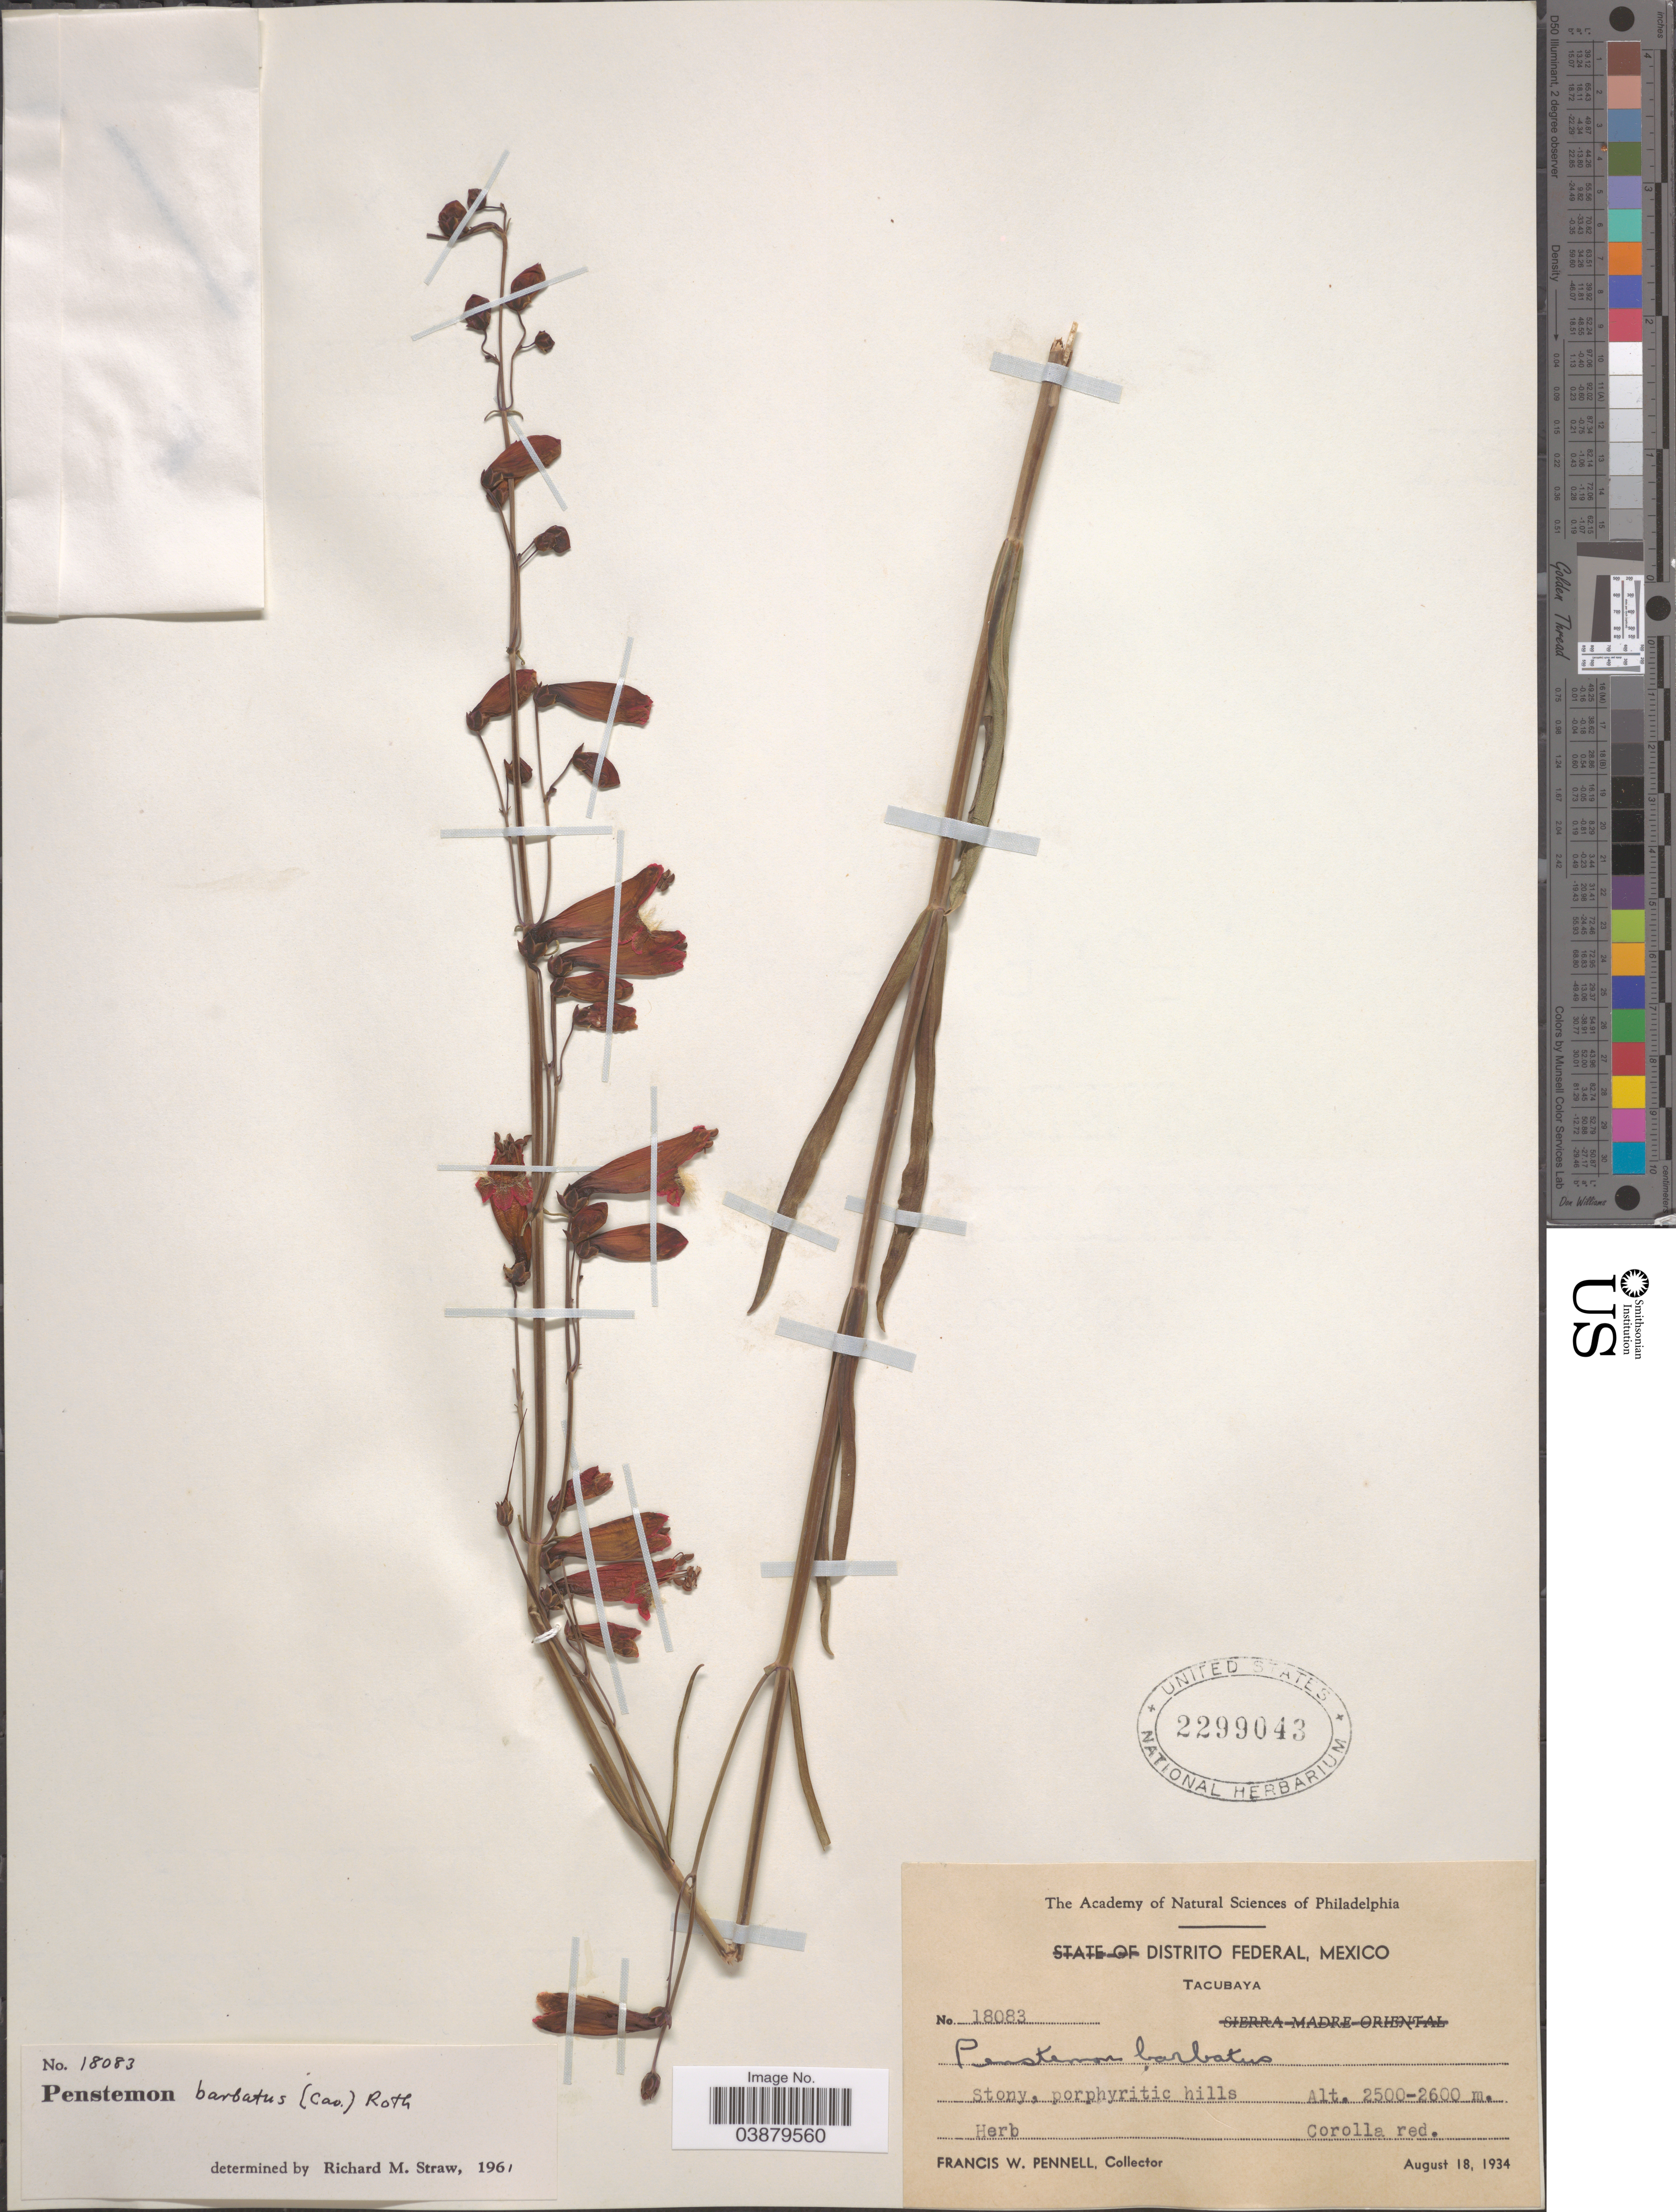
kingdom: Plantae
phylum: Tracheophyta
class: Magnoliopsida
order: Lamiales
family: Plantaginaceae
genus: Penstemon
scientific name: Penstemon barbatus subsp. barbatus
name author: (Cav.) Roth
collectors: F. W. Pennell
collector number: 18083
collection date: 1934-08-18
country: Mexico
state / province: Distrito Federal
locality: Tacubaya.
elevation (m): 2500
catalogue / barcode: US 2299043